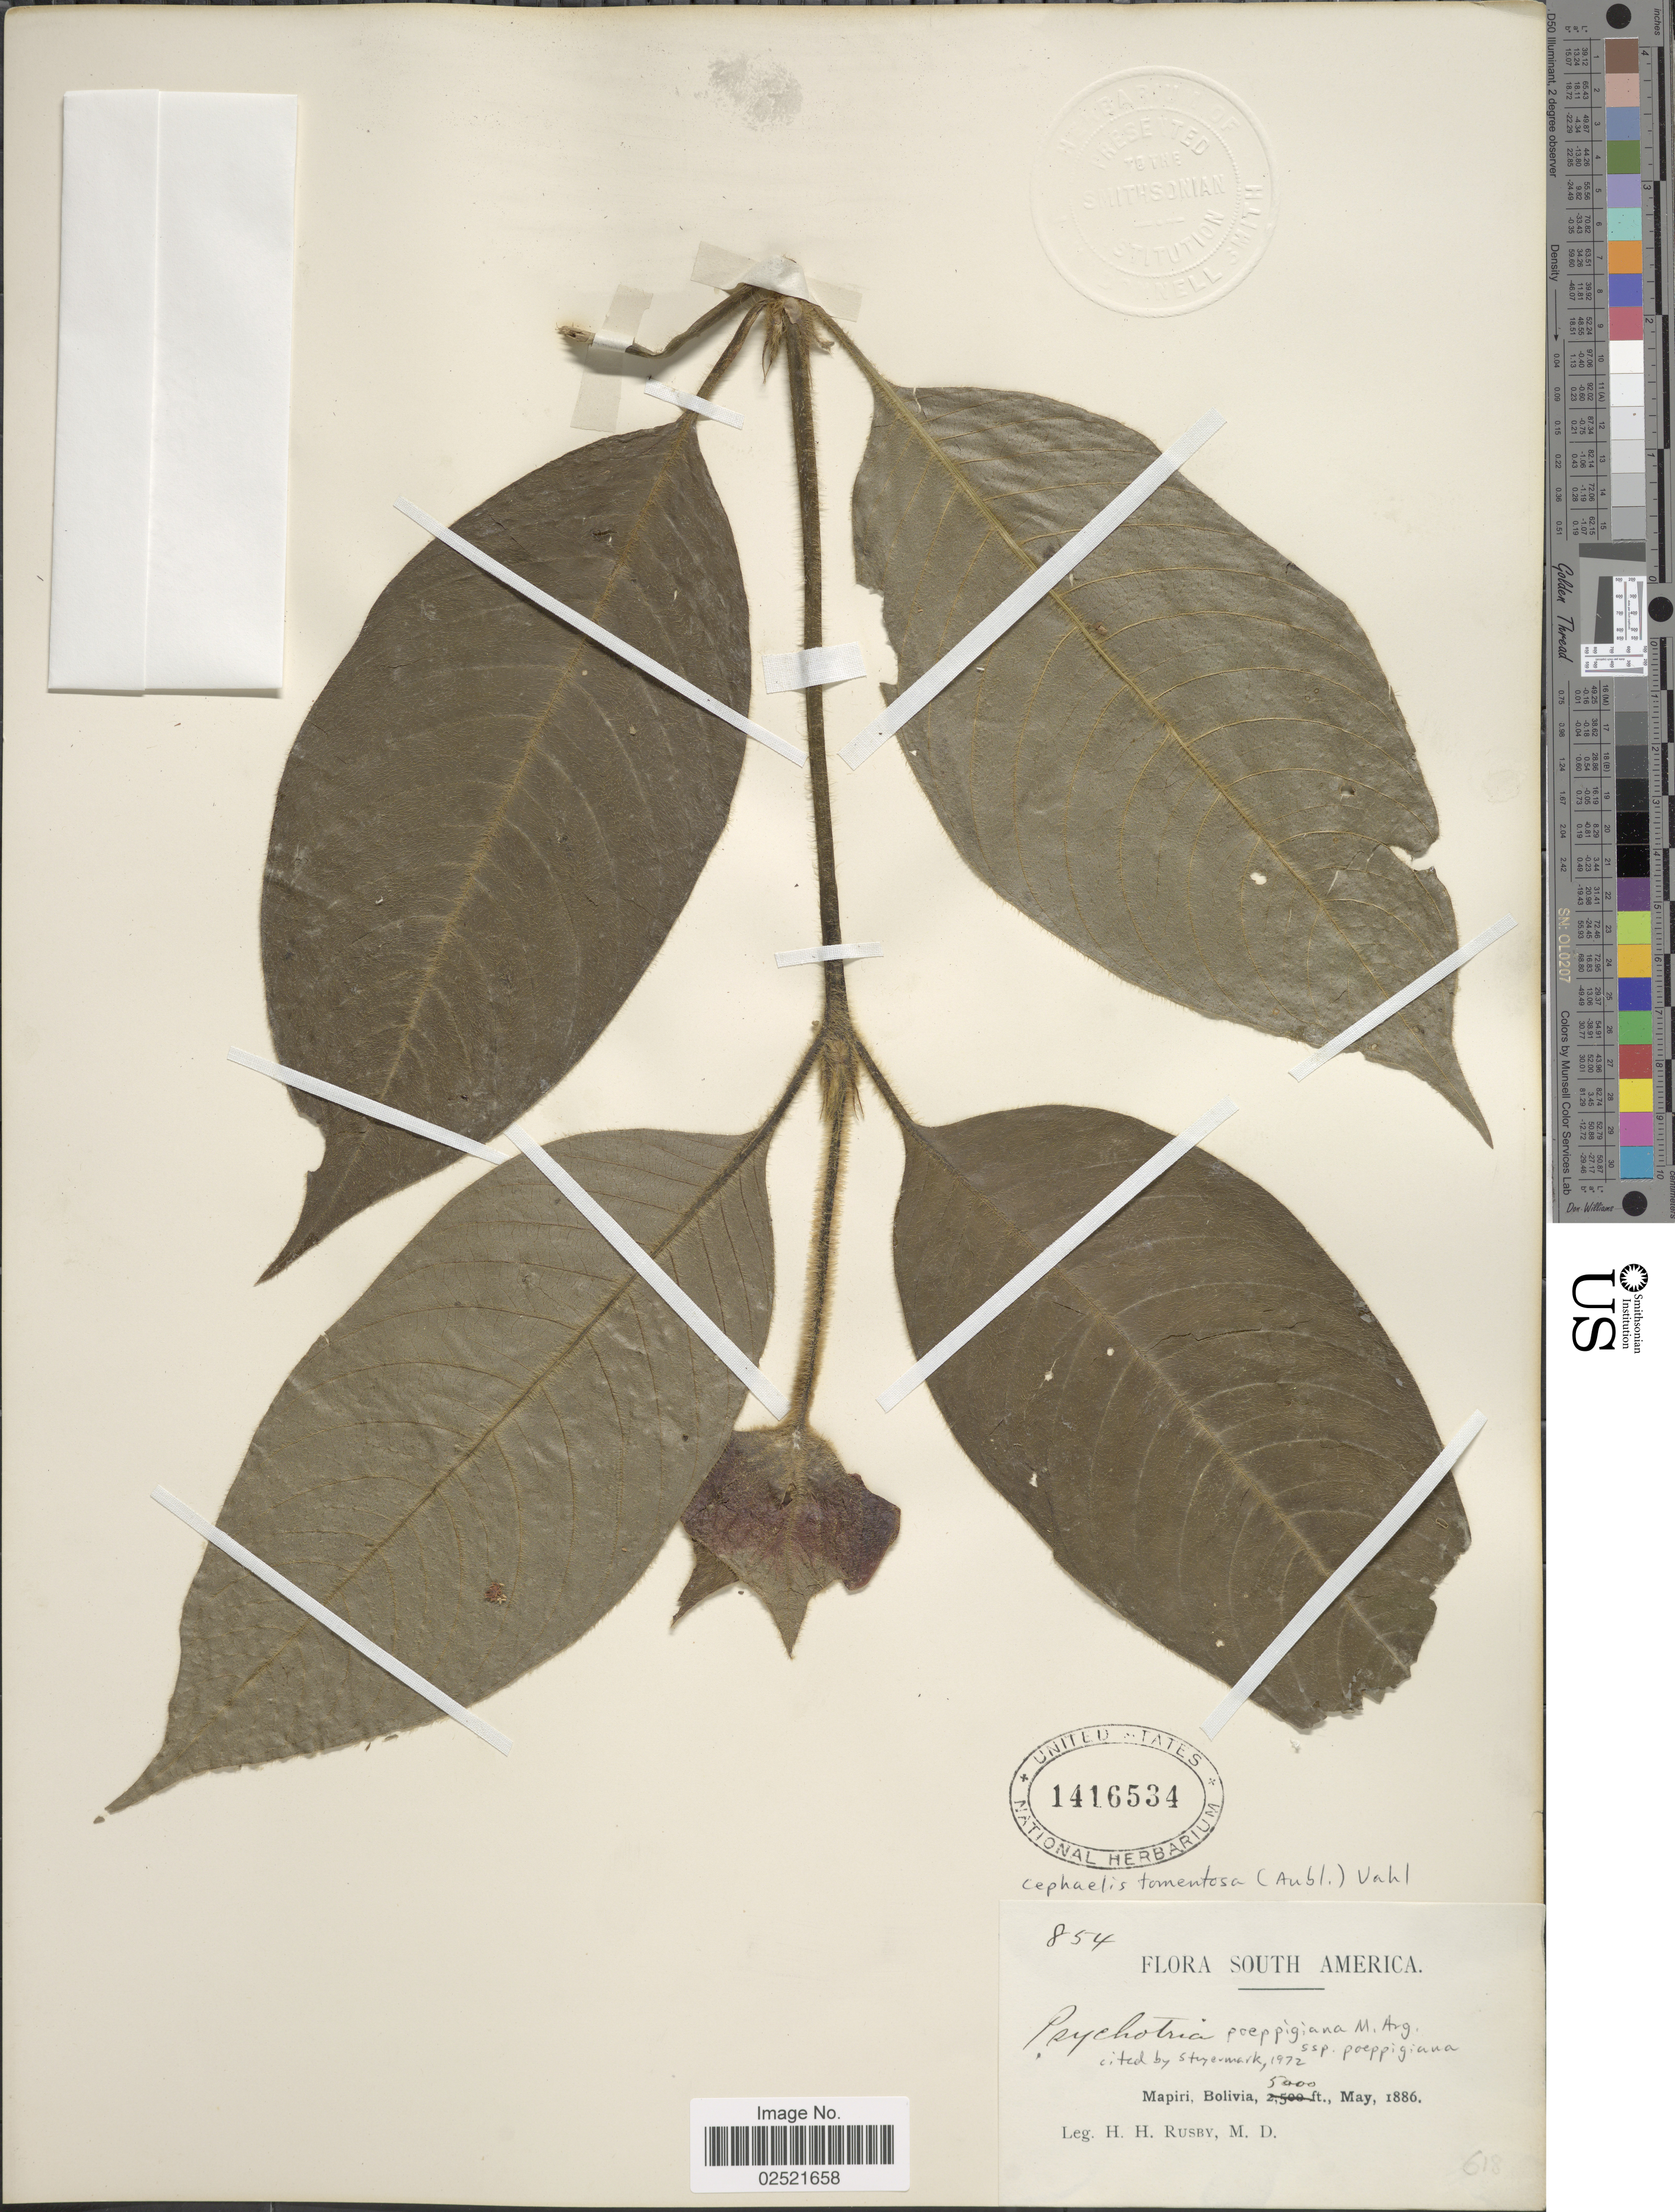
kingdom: Plantae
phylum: Tracheophyta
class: Magnoliopsida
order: Gentianales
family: Rubiaceae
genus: Psychotria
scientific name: Psychotria poeppigiana subsp. poeppigiana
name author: Müll. Arg.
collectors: H. H. Rusby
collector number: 854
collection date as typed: May, 1886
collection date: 1886-05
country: Bolivia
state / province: La Páz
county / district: Larecaja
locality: Mapiri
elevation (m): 1524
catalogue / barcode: US 1416534